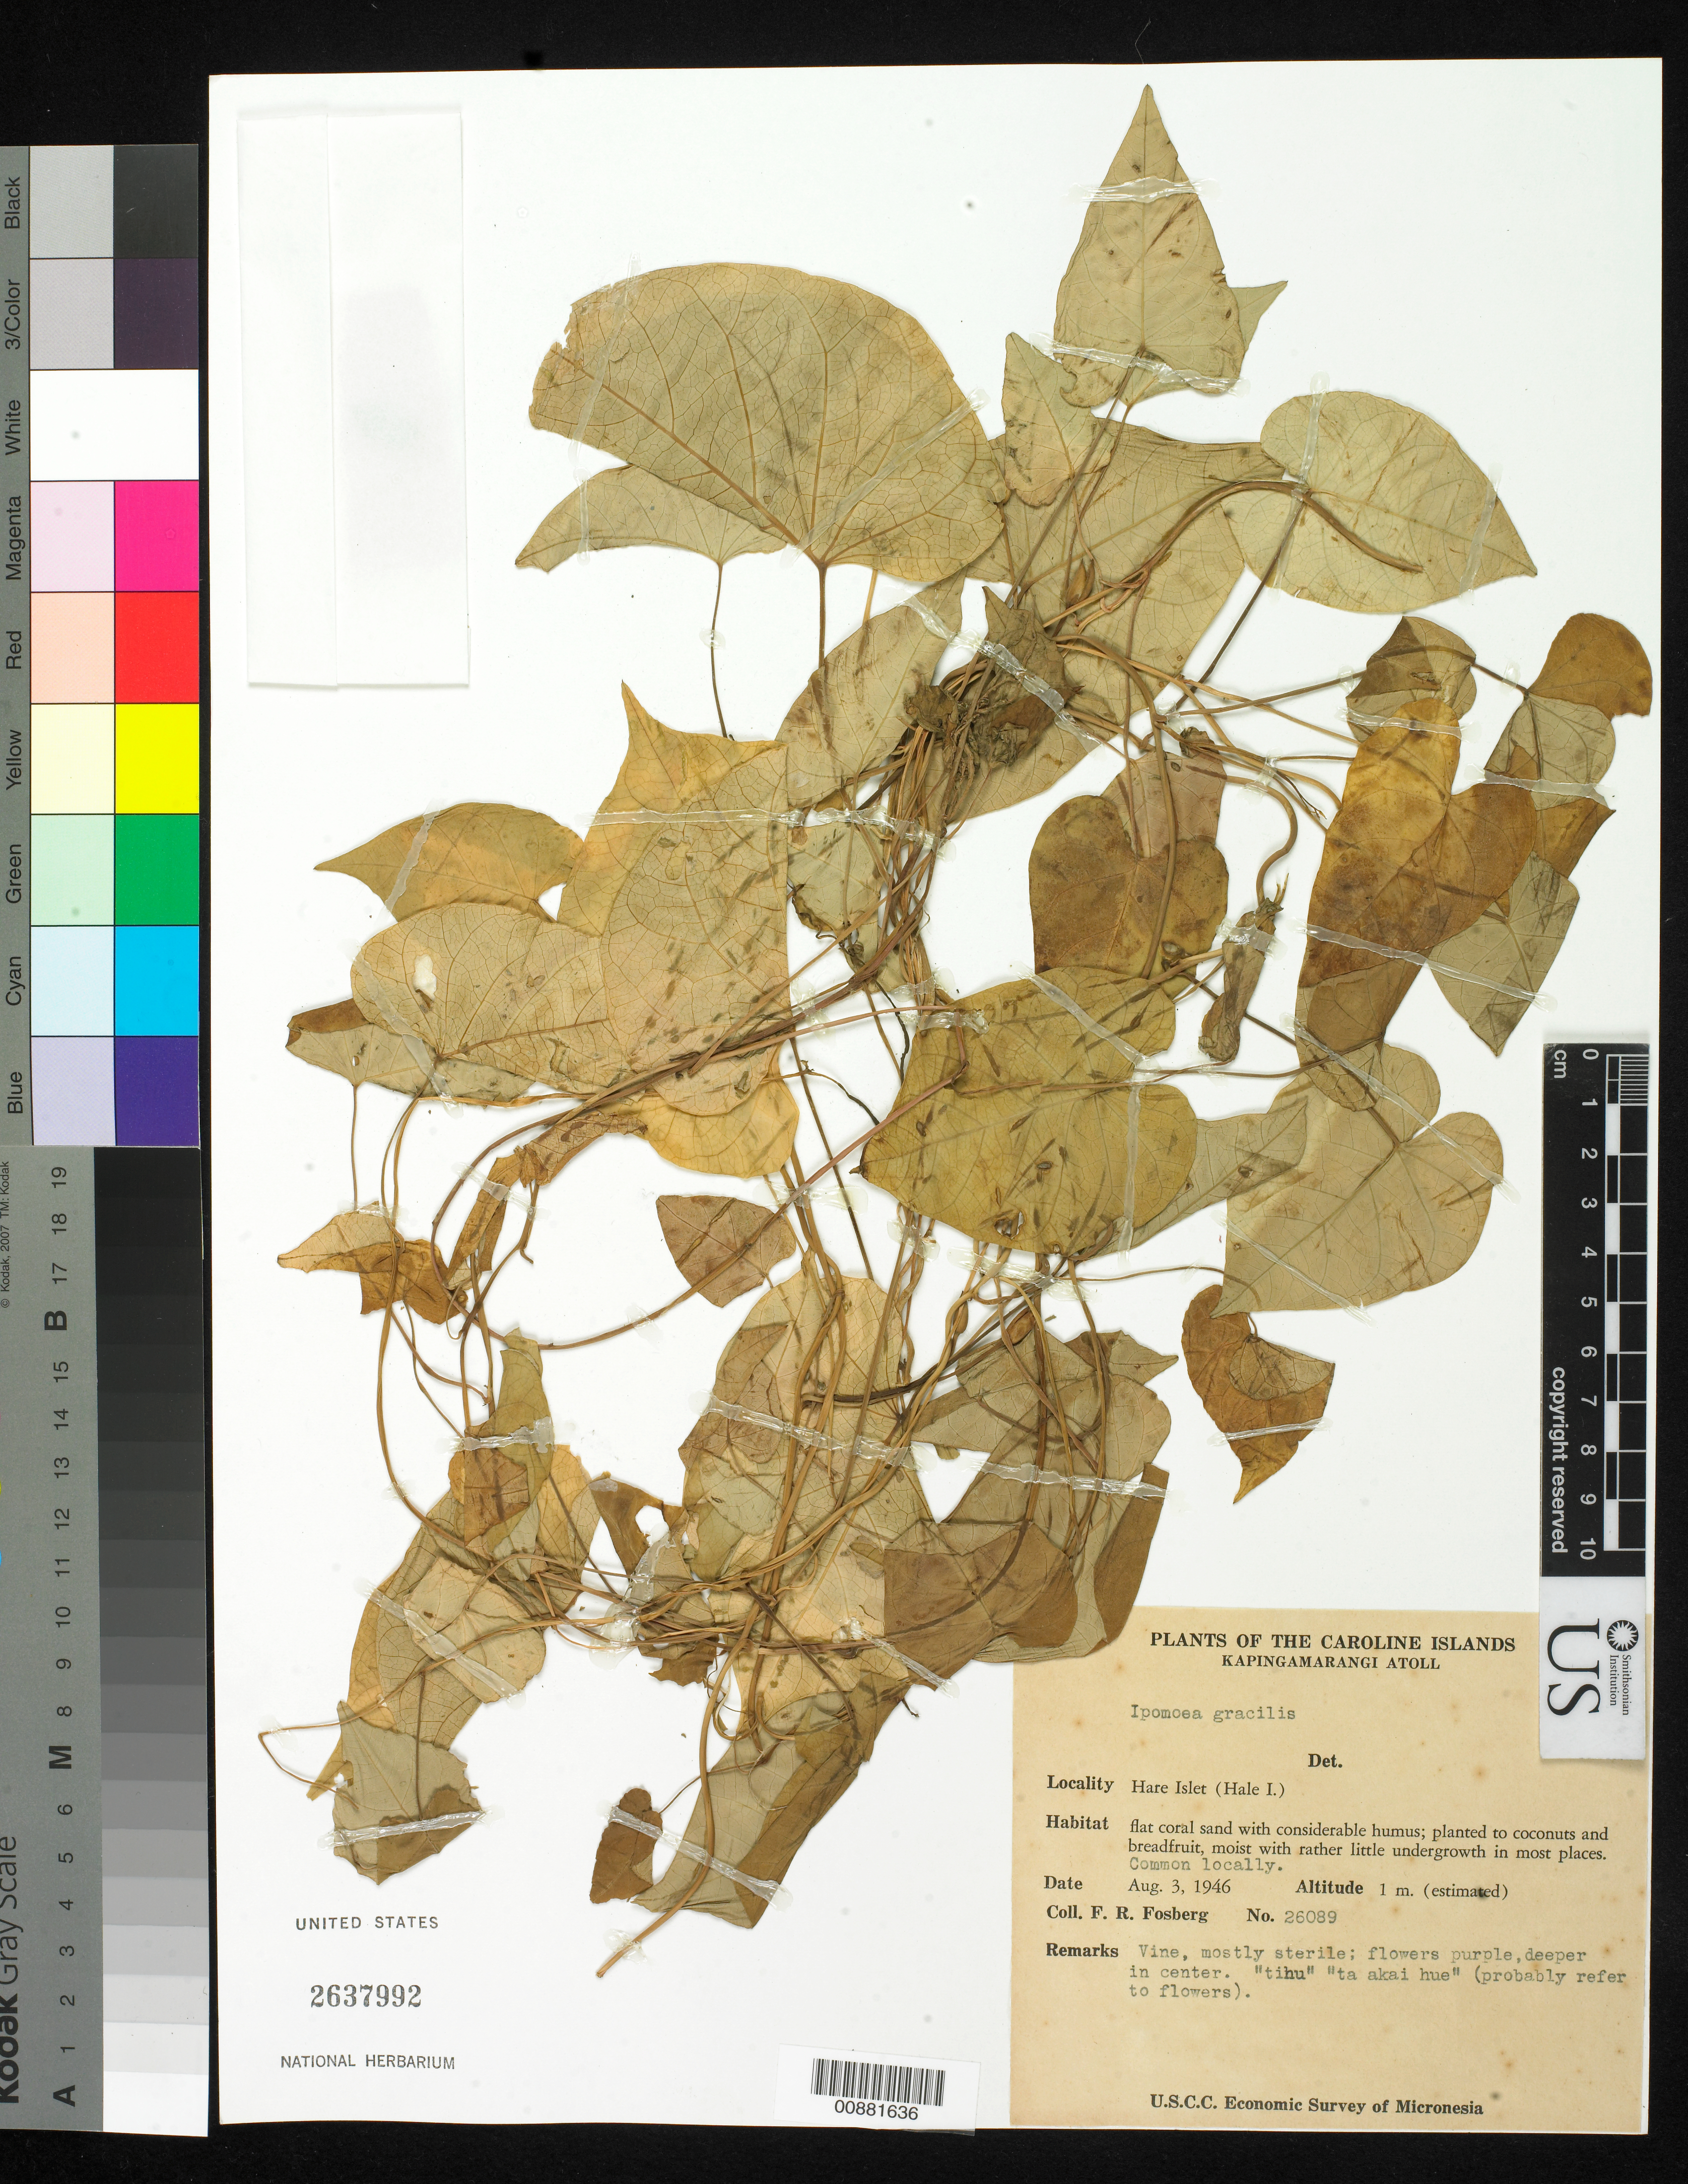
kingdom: Plantae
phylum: Tracheophyta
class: Magnoliopsida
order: Solanales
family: Convolvulaceae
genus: Ipomoea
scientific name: Ipomoea littoralis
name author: Blume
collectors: F. R. Fosberg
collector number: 26089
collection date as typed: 03 Aug 1946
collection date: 1946-08-03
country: Micronesia, Federated States of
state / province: Pohnpei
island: Kapingamarangi Atoll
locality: Hare Islet (Hare I.)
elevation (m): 1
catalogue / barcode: US 2637992